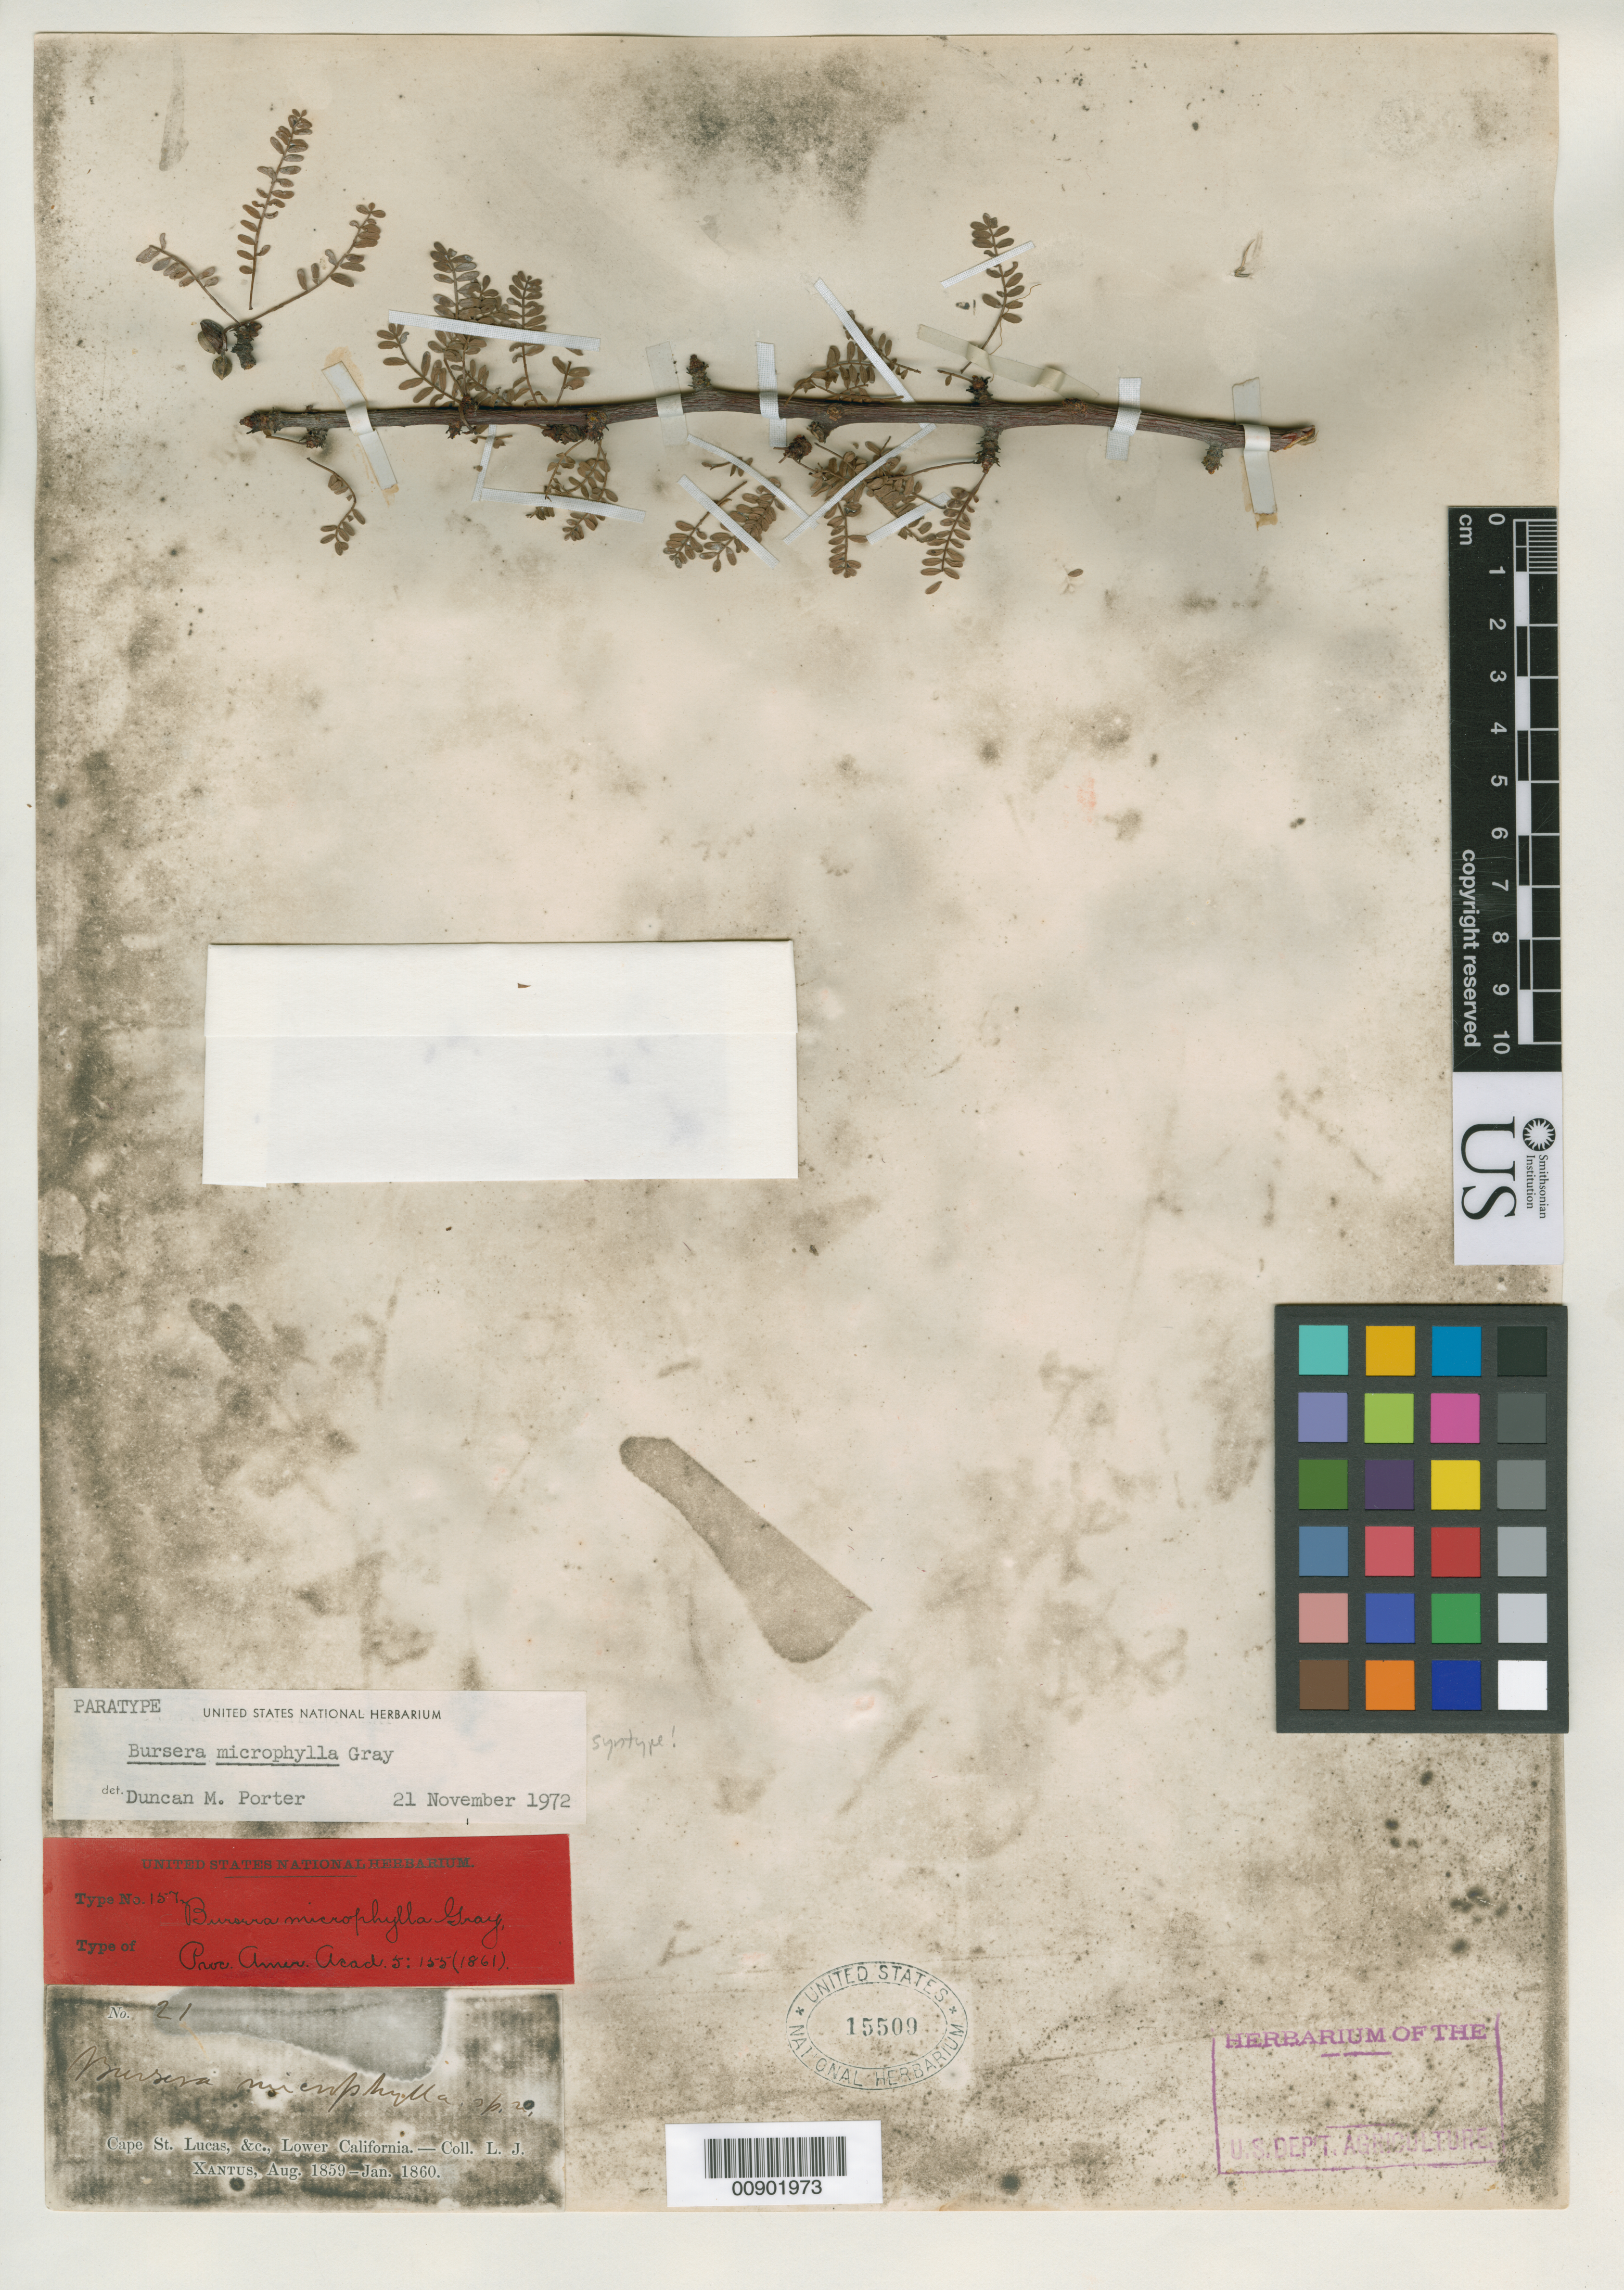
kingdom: Plantae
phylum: Tracheophyta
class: Magnoliopsida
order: Sapindales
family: Burseraceae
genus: Bursera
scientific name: Bursera microphylla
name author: A. Gray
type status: Syntype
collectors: L. J. Xantus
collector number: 21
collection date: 1859-08/1860-01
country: Mexico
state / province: Baja California Sur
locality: Cape St. Lucas, & c., Lower California.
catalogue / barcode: US 15509